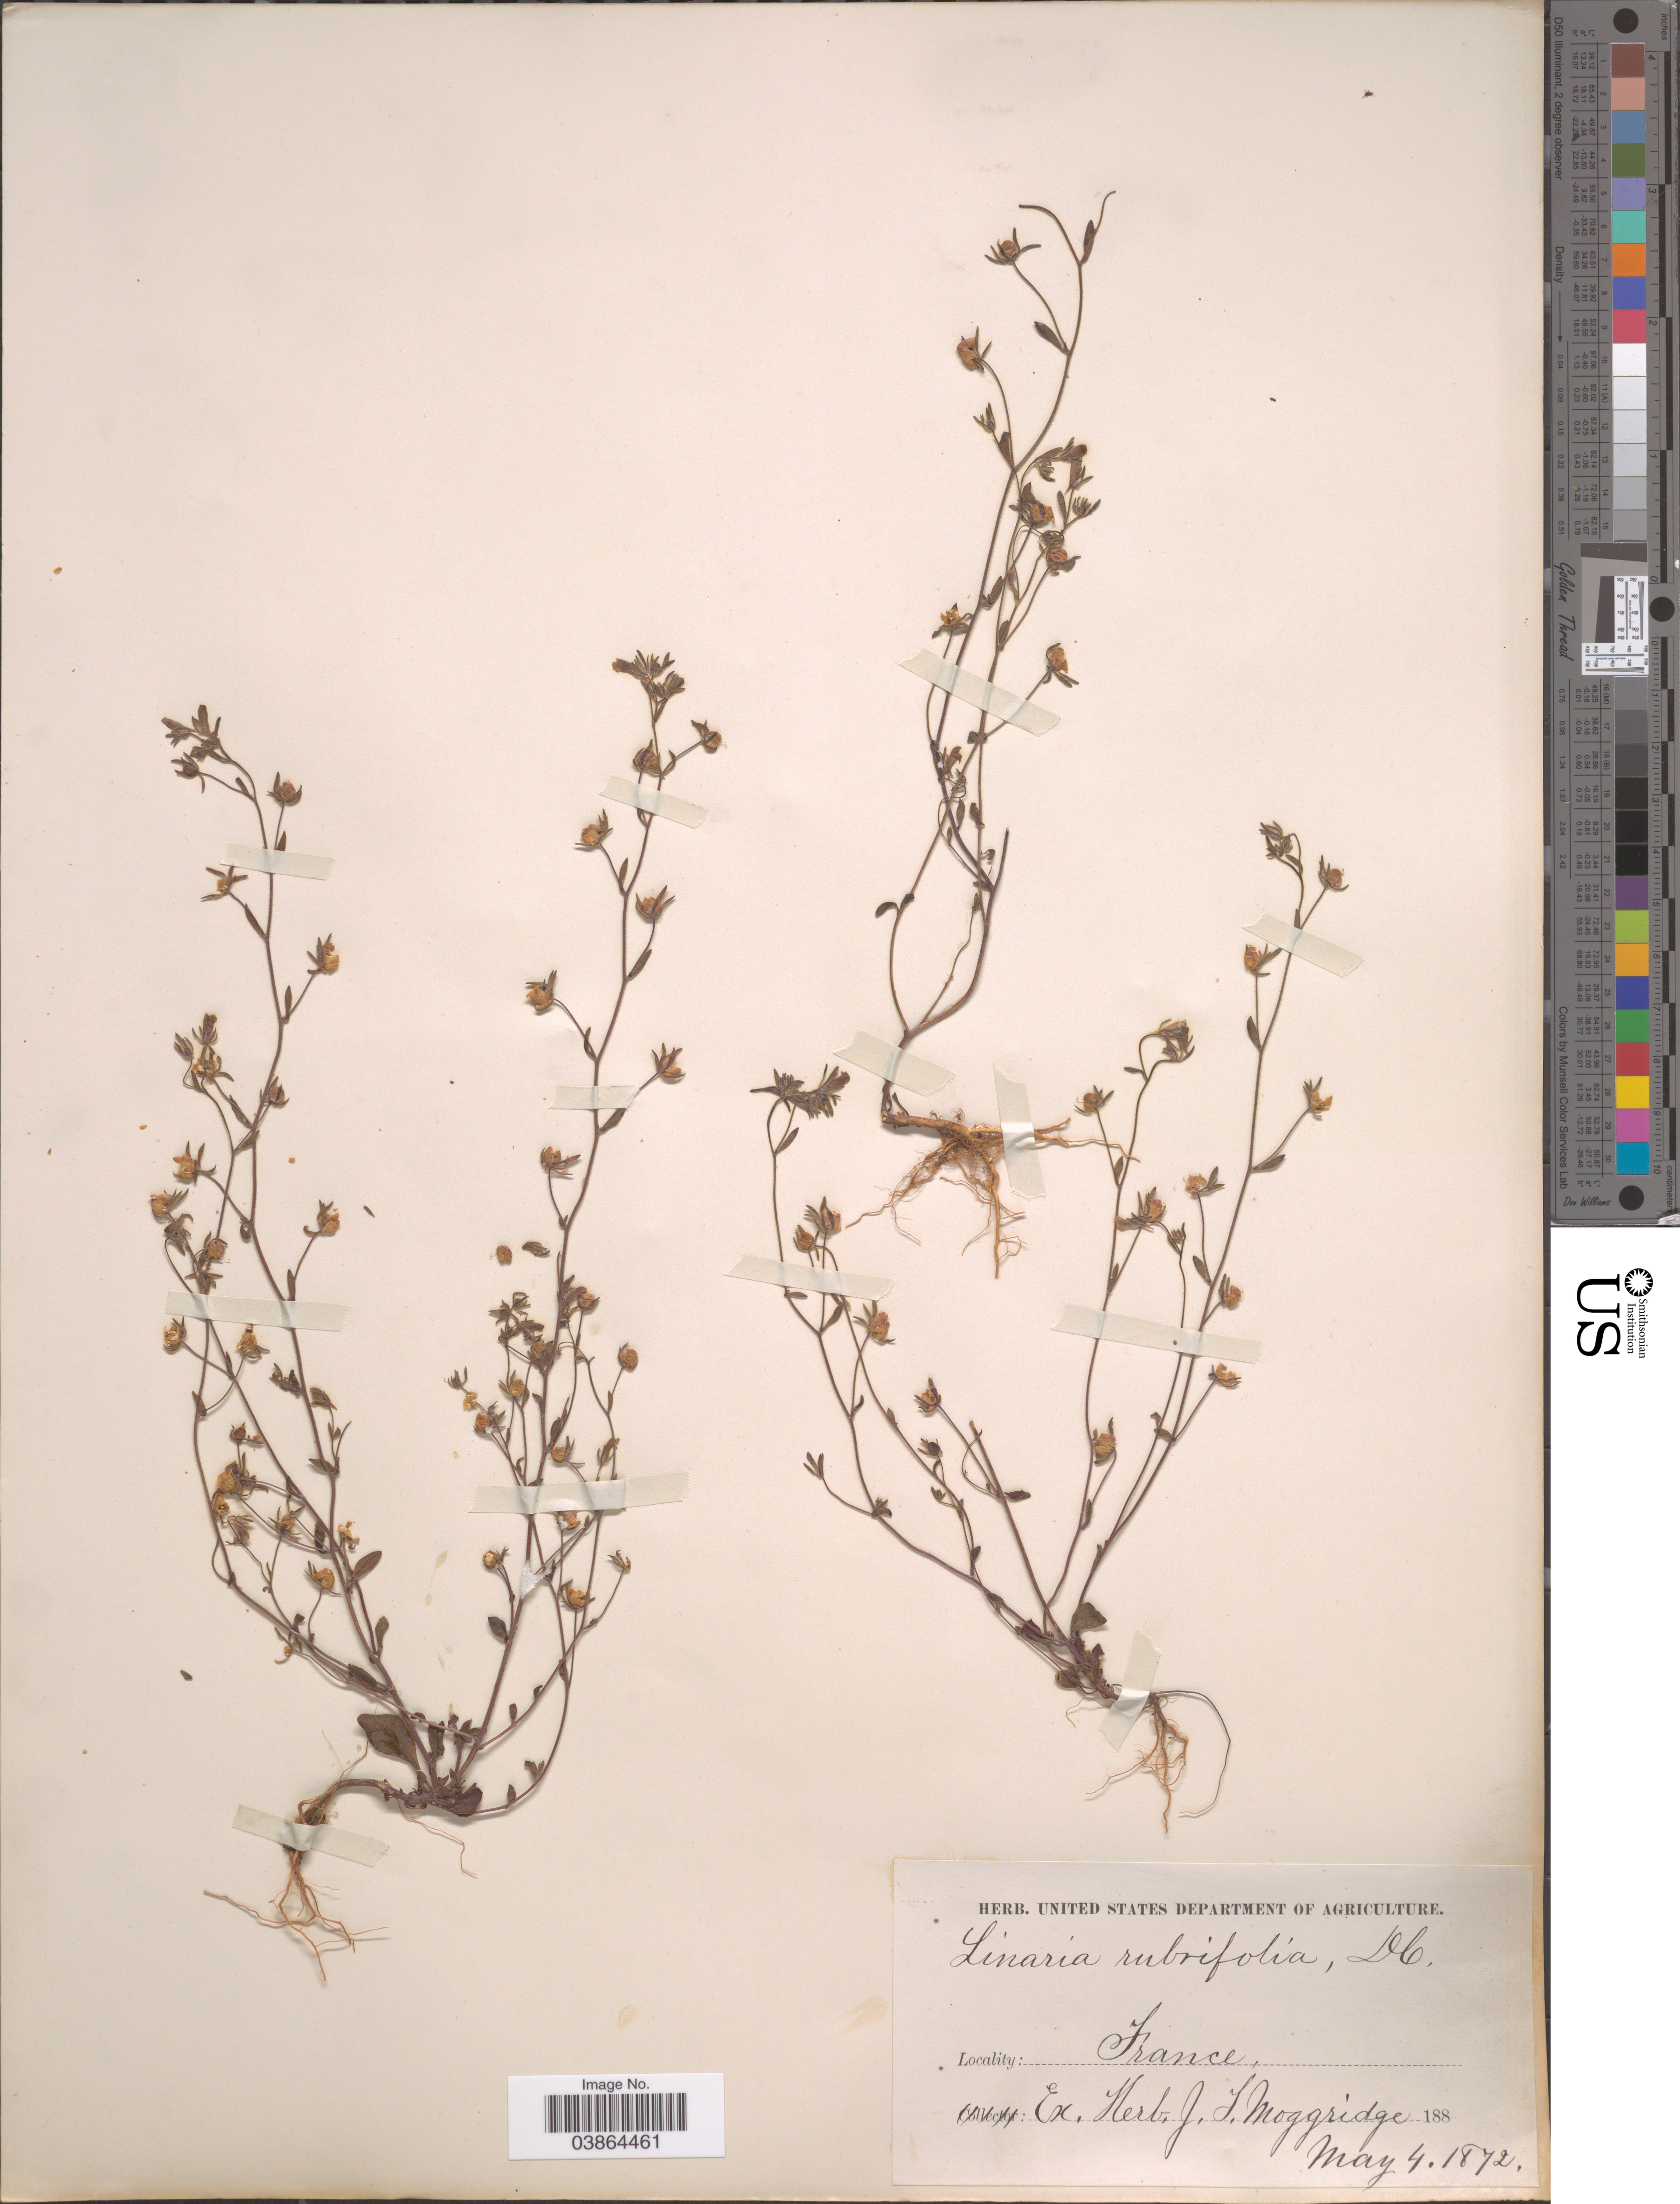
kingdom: Plantae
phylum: Tracheophyta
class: Magnoliopsida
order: Lamiales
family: Plantaginaceae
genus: Chaenorrhinum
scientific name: Chaenorrhinum rubrifolium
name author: (Robert & Castagne ex DC.) Fourr.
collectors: ex herb. J.T. Moggridge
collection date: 1872-05-04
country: France